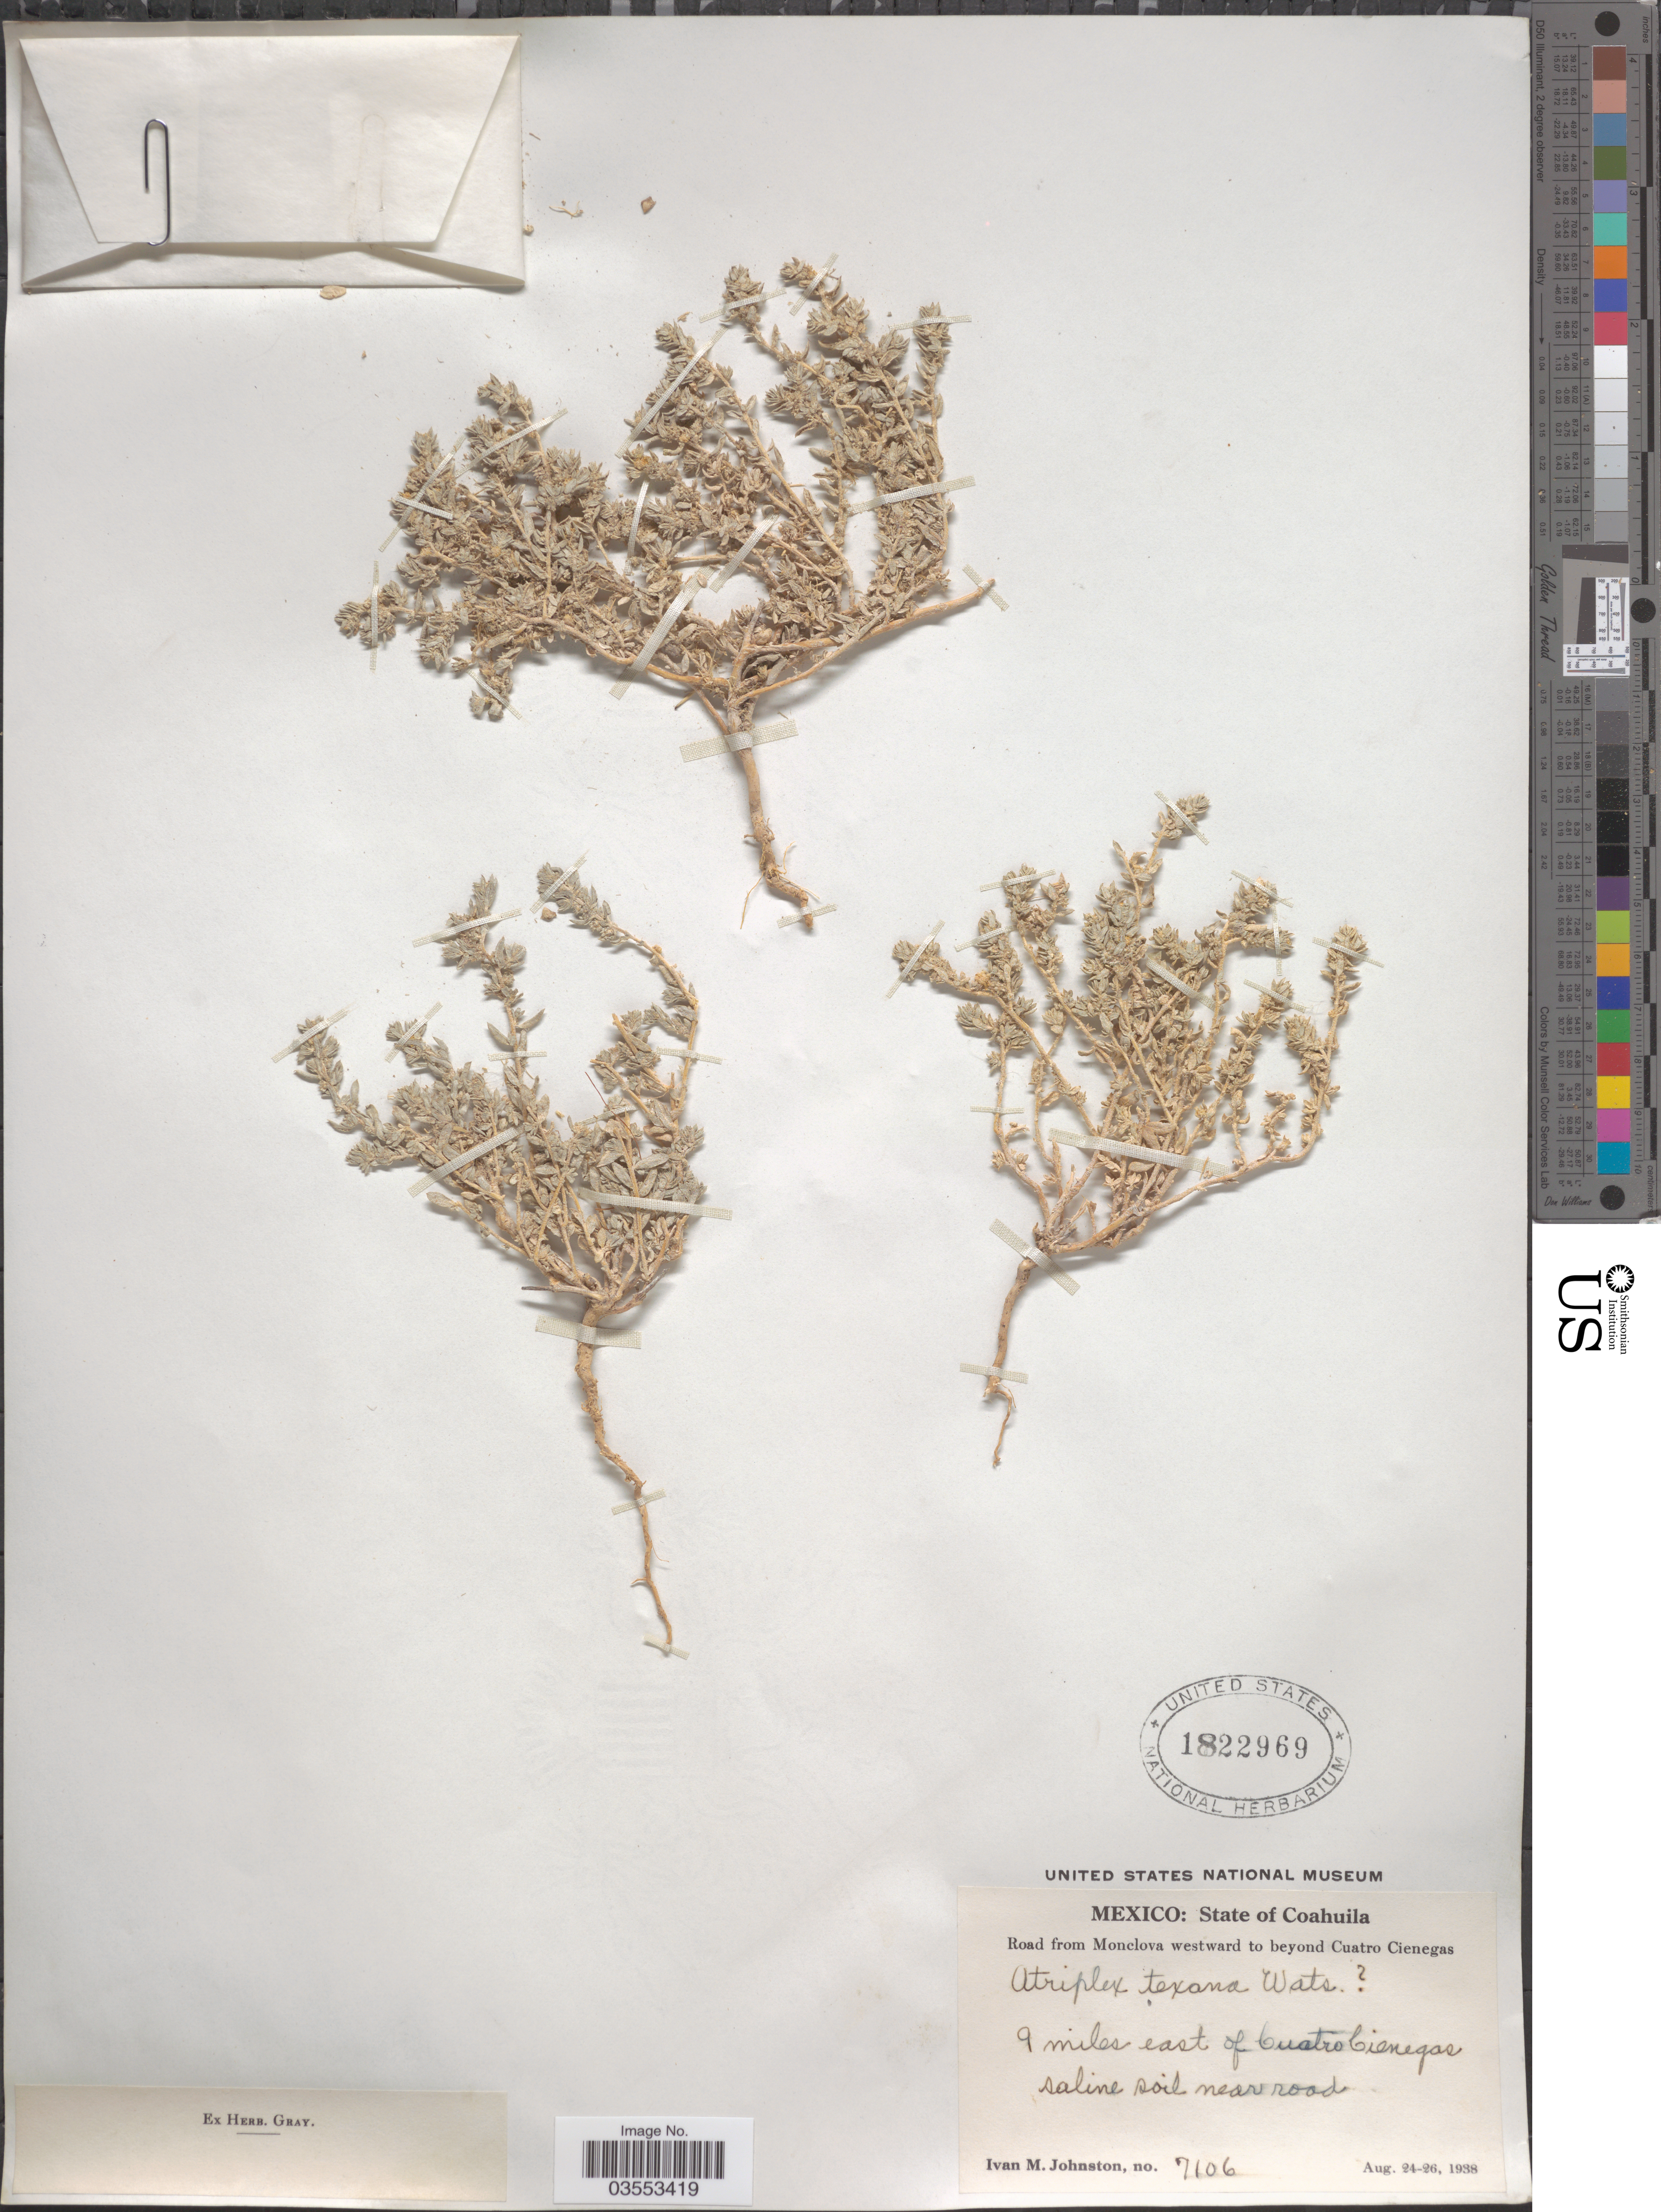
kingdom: Plantae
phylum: Tracheophyta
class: Magnoliopsida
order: Caryophyllales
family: Amaranthaceae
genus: Atriplex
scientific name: Atriplex texana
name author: S. Watson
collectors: I.M. Johnston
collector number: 7106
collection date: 1938-08-24/1938-08-26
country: Mexico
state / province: Coahuila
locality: Road from Monclova westward to beyond Cuatro Cienegas. 9 miles east of Cuatro Cienegas saline soil near road.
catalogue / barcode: US 1822969